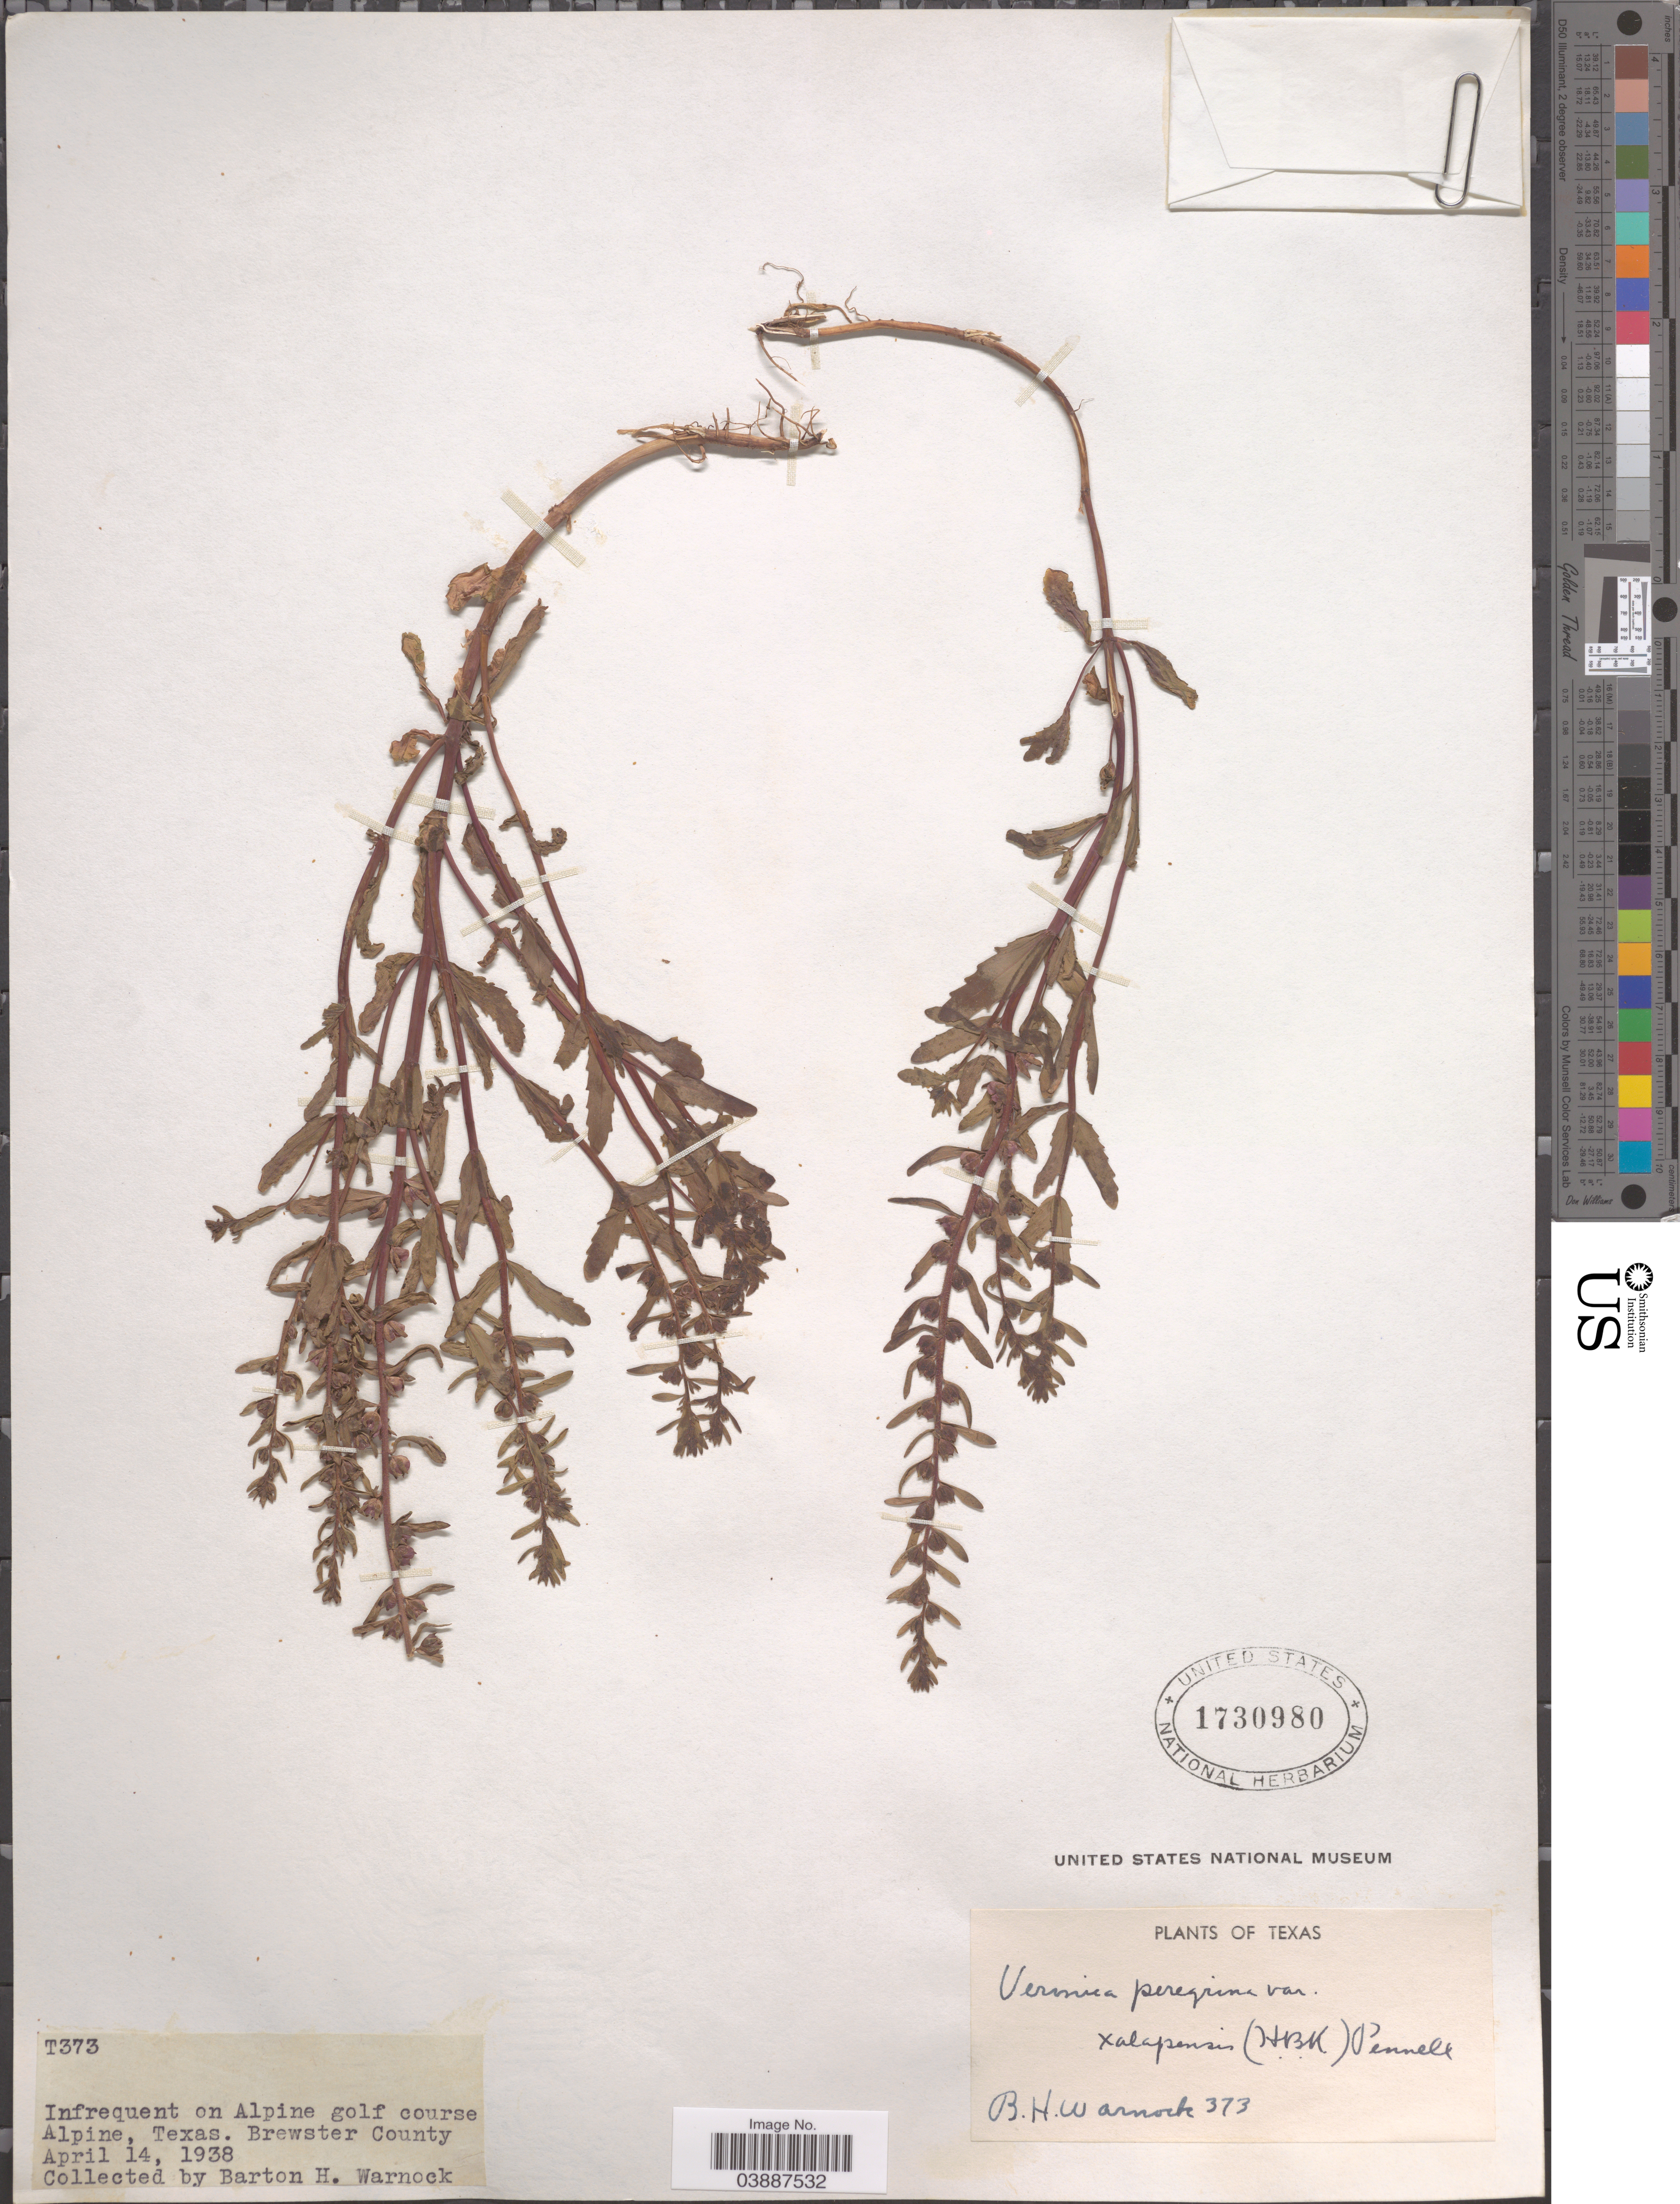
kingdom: Plantae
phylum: Tracheophyta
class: Magnoliopsida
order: Lamiales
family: Plantaginaceae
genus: Veronica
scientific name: Veronica peregrina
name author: L.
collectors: B. H. Warnock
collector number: T373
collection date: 1938-04-14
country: United States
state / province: Texas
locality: Infrequent on Alpine golf course. Alpine, Texas. Brewster County.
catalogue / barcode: US 1730980